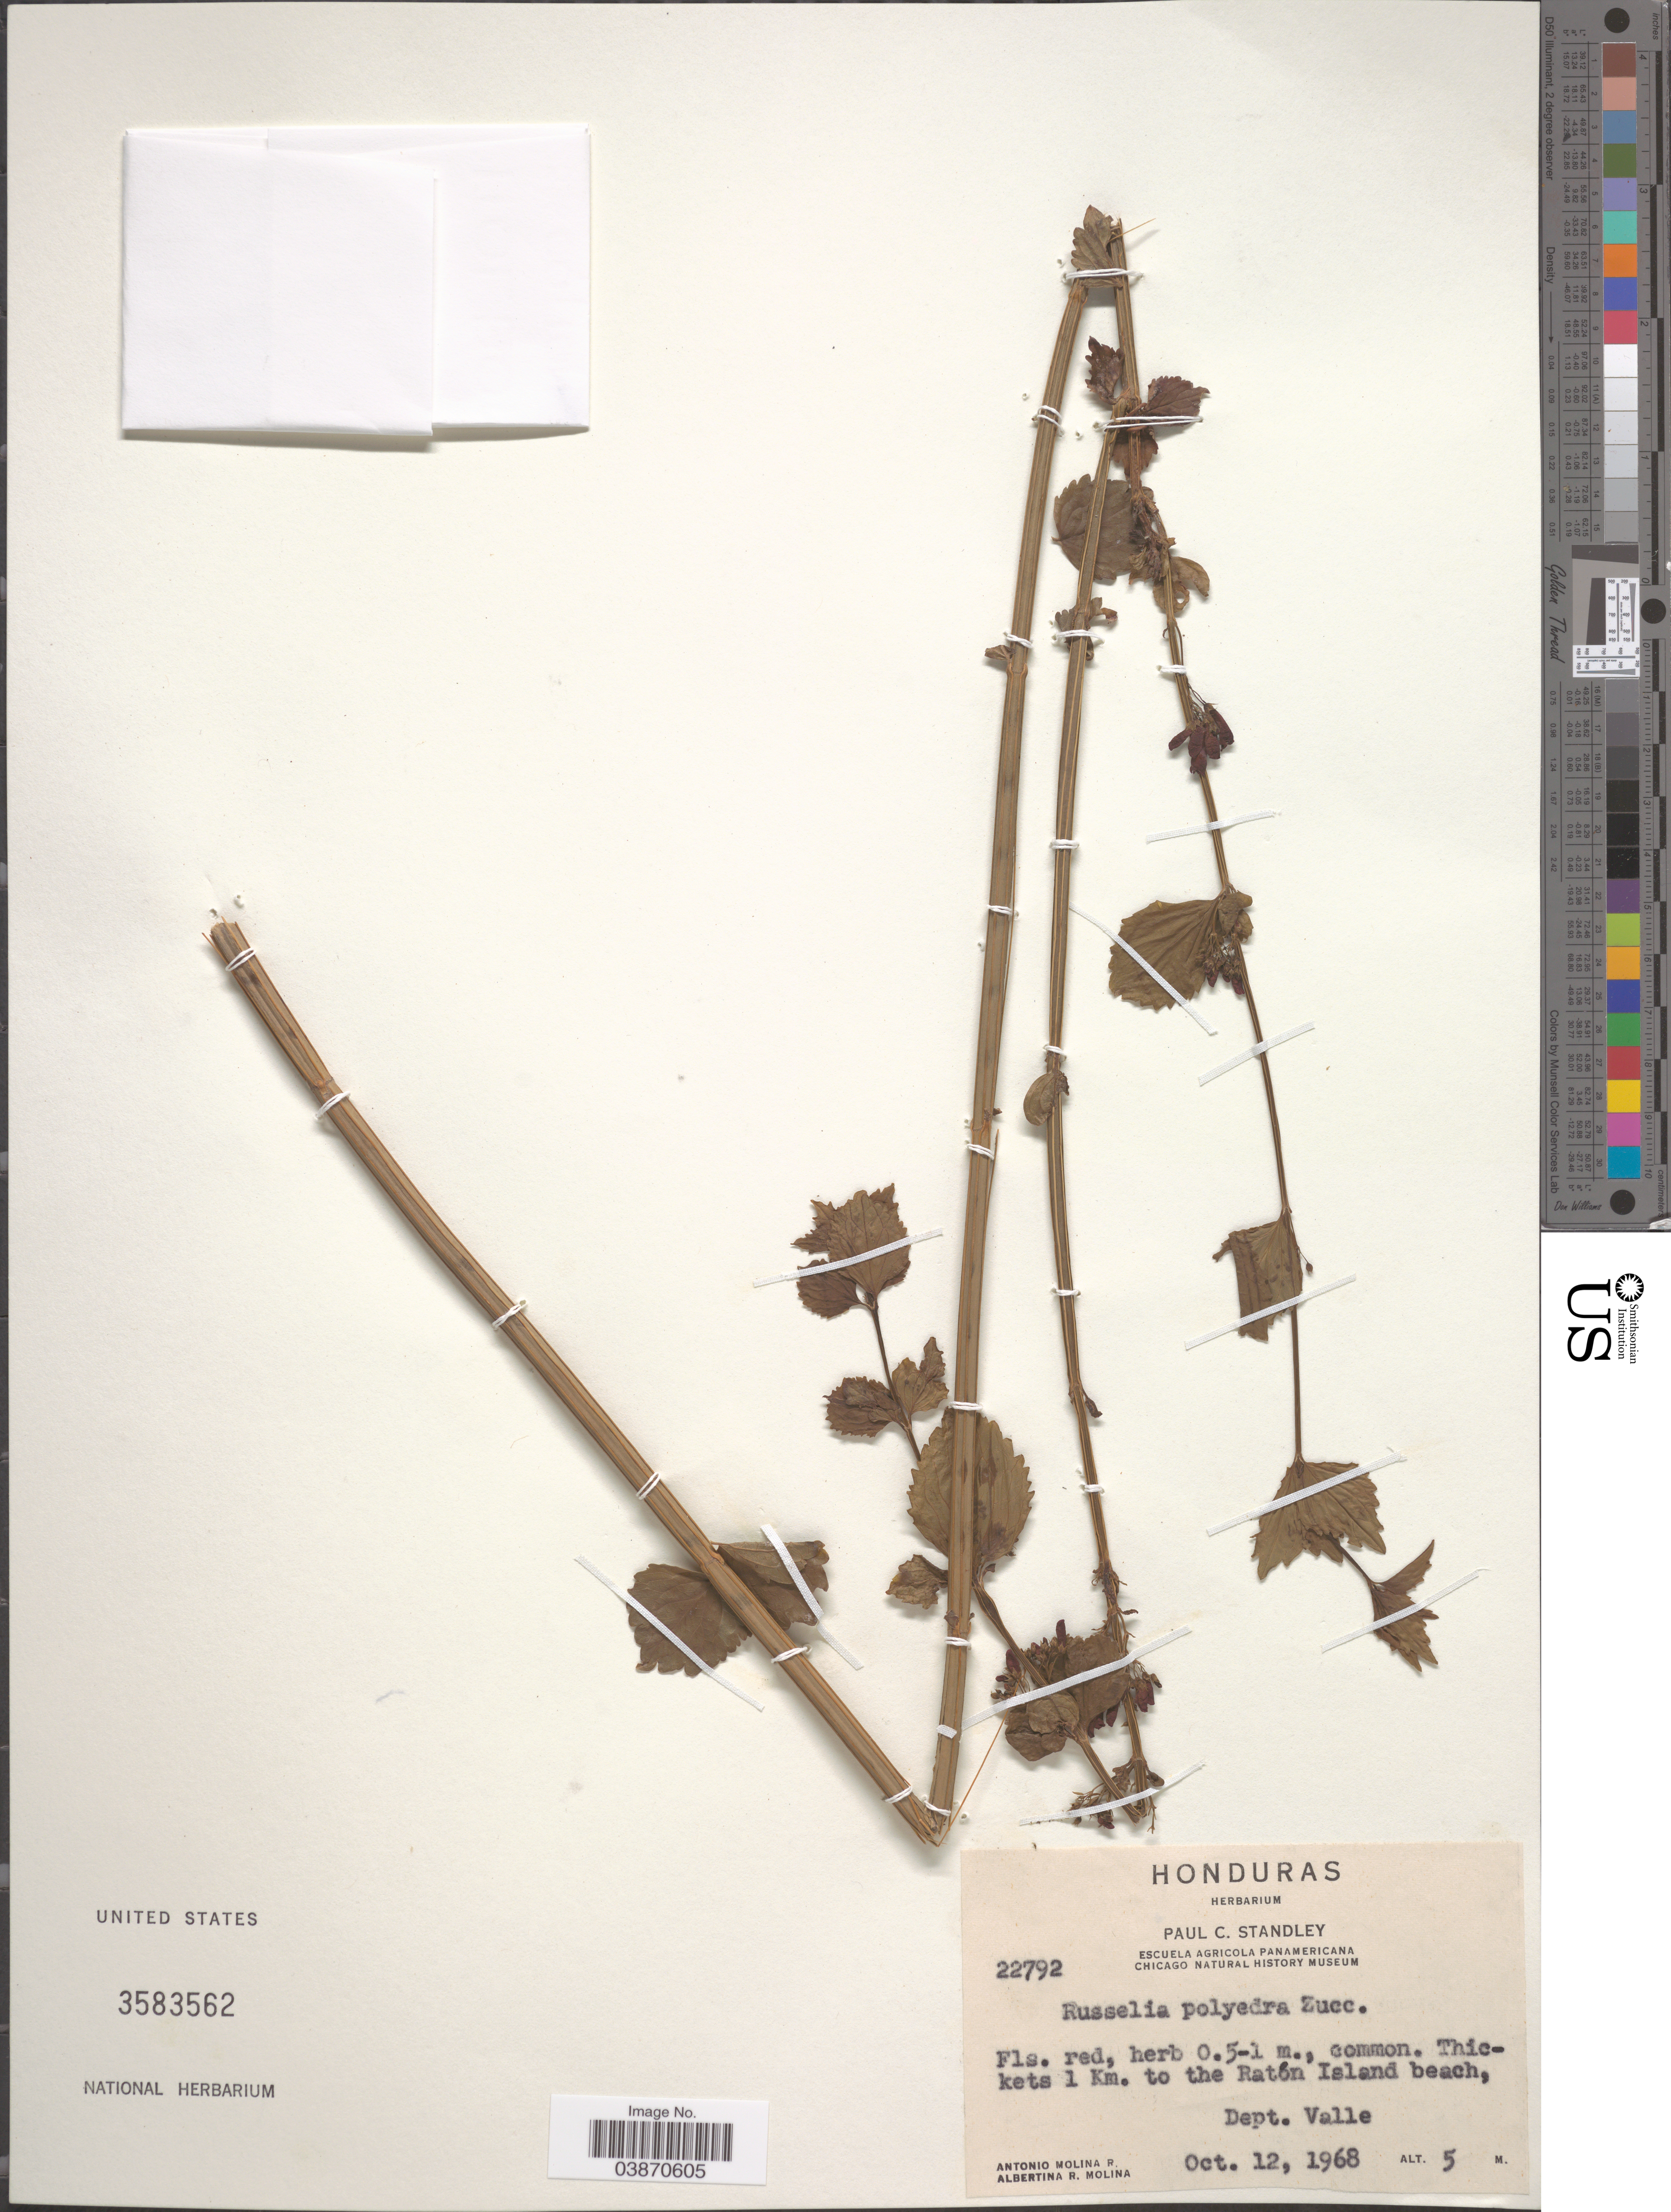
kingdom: Plantae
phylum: Tracheophyta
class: Magnoliopsida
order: Lamiales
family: Plantaginaceae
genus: Russelia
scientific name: Russelia polyedra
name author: Zucc.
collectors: A. Molina R. & A. R. Molina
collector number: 22792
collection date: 1968-10-12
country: Honduras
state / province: Valle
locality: Thickets 1 Km. to the Ratón Island beach, Dept. Valle.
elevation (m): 5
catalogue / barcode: US 3583562